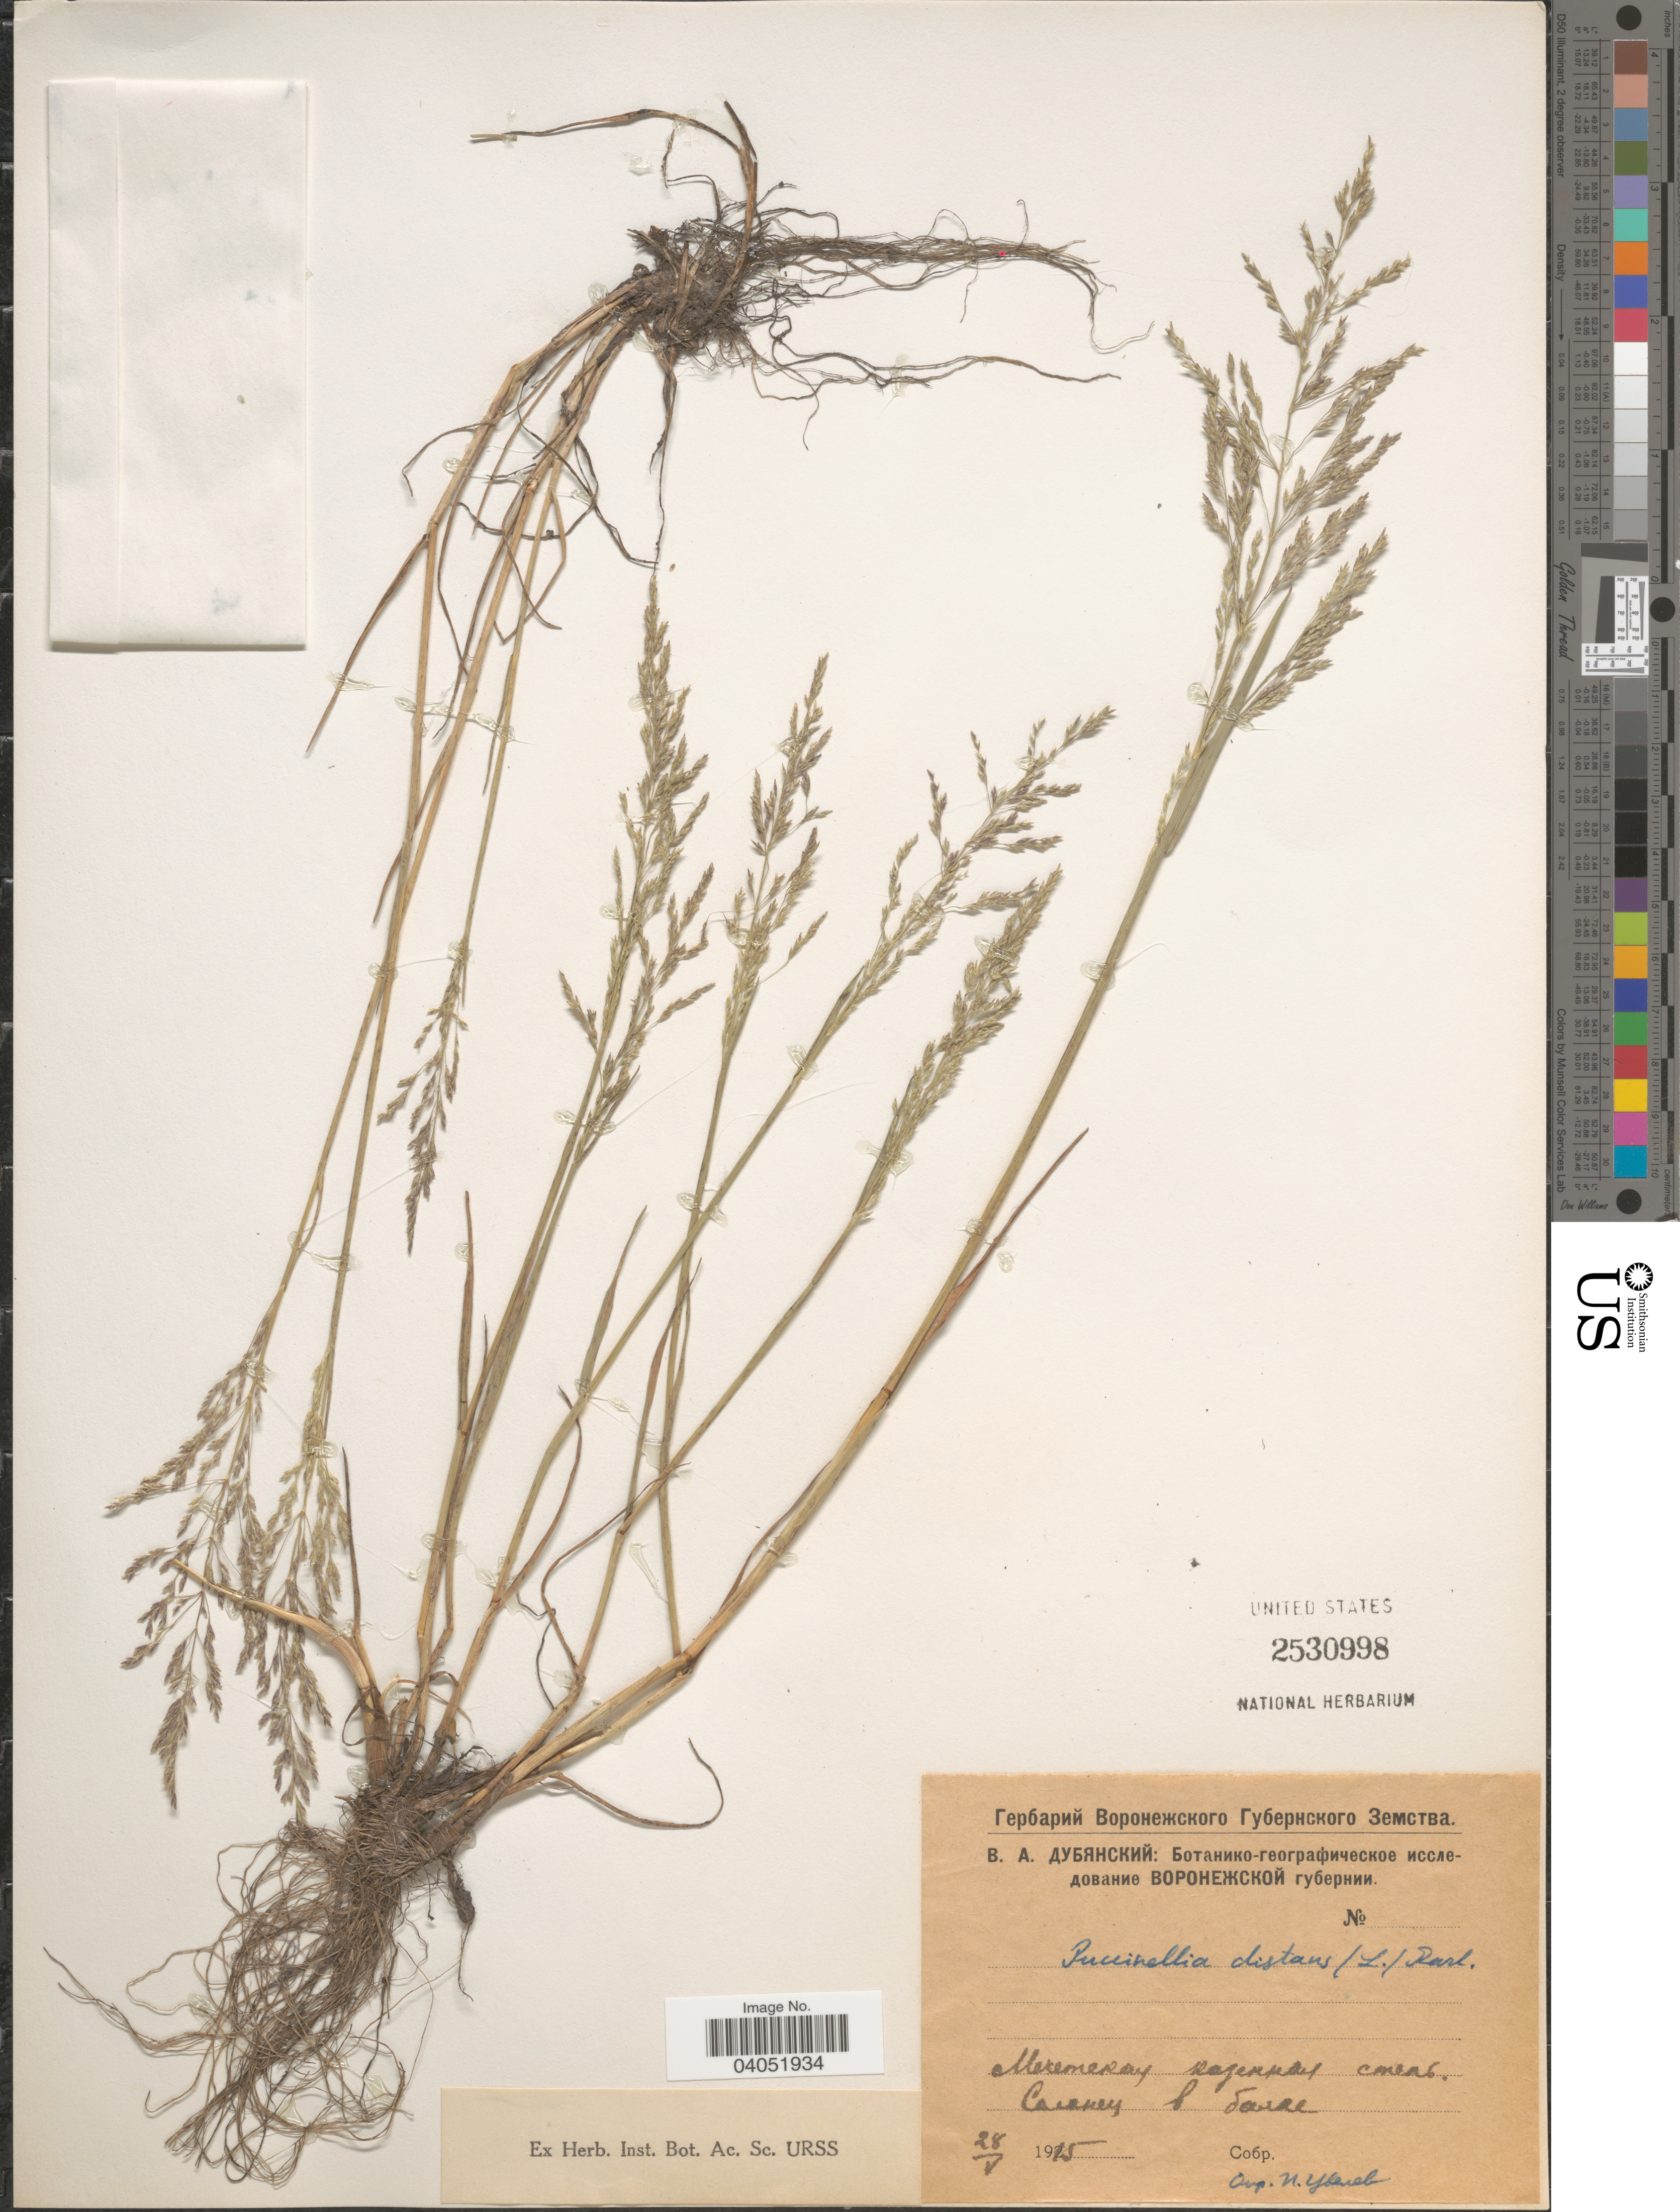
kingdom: Plantae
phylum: Tracheophyta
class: Liliopsida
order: Poales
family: Poaceae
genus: Puccinellia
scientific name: Puccinellia distans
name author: (Jacq.) Parl.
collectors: V. Dubyanskiy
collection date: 1915-05-28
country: Russian Federation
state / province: Voronezh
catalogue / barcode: US 2530998